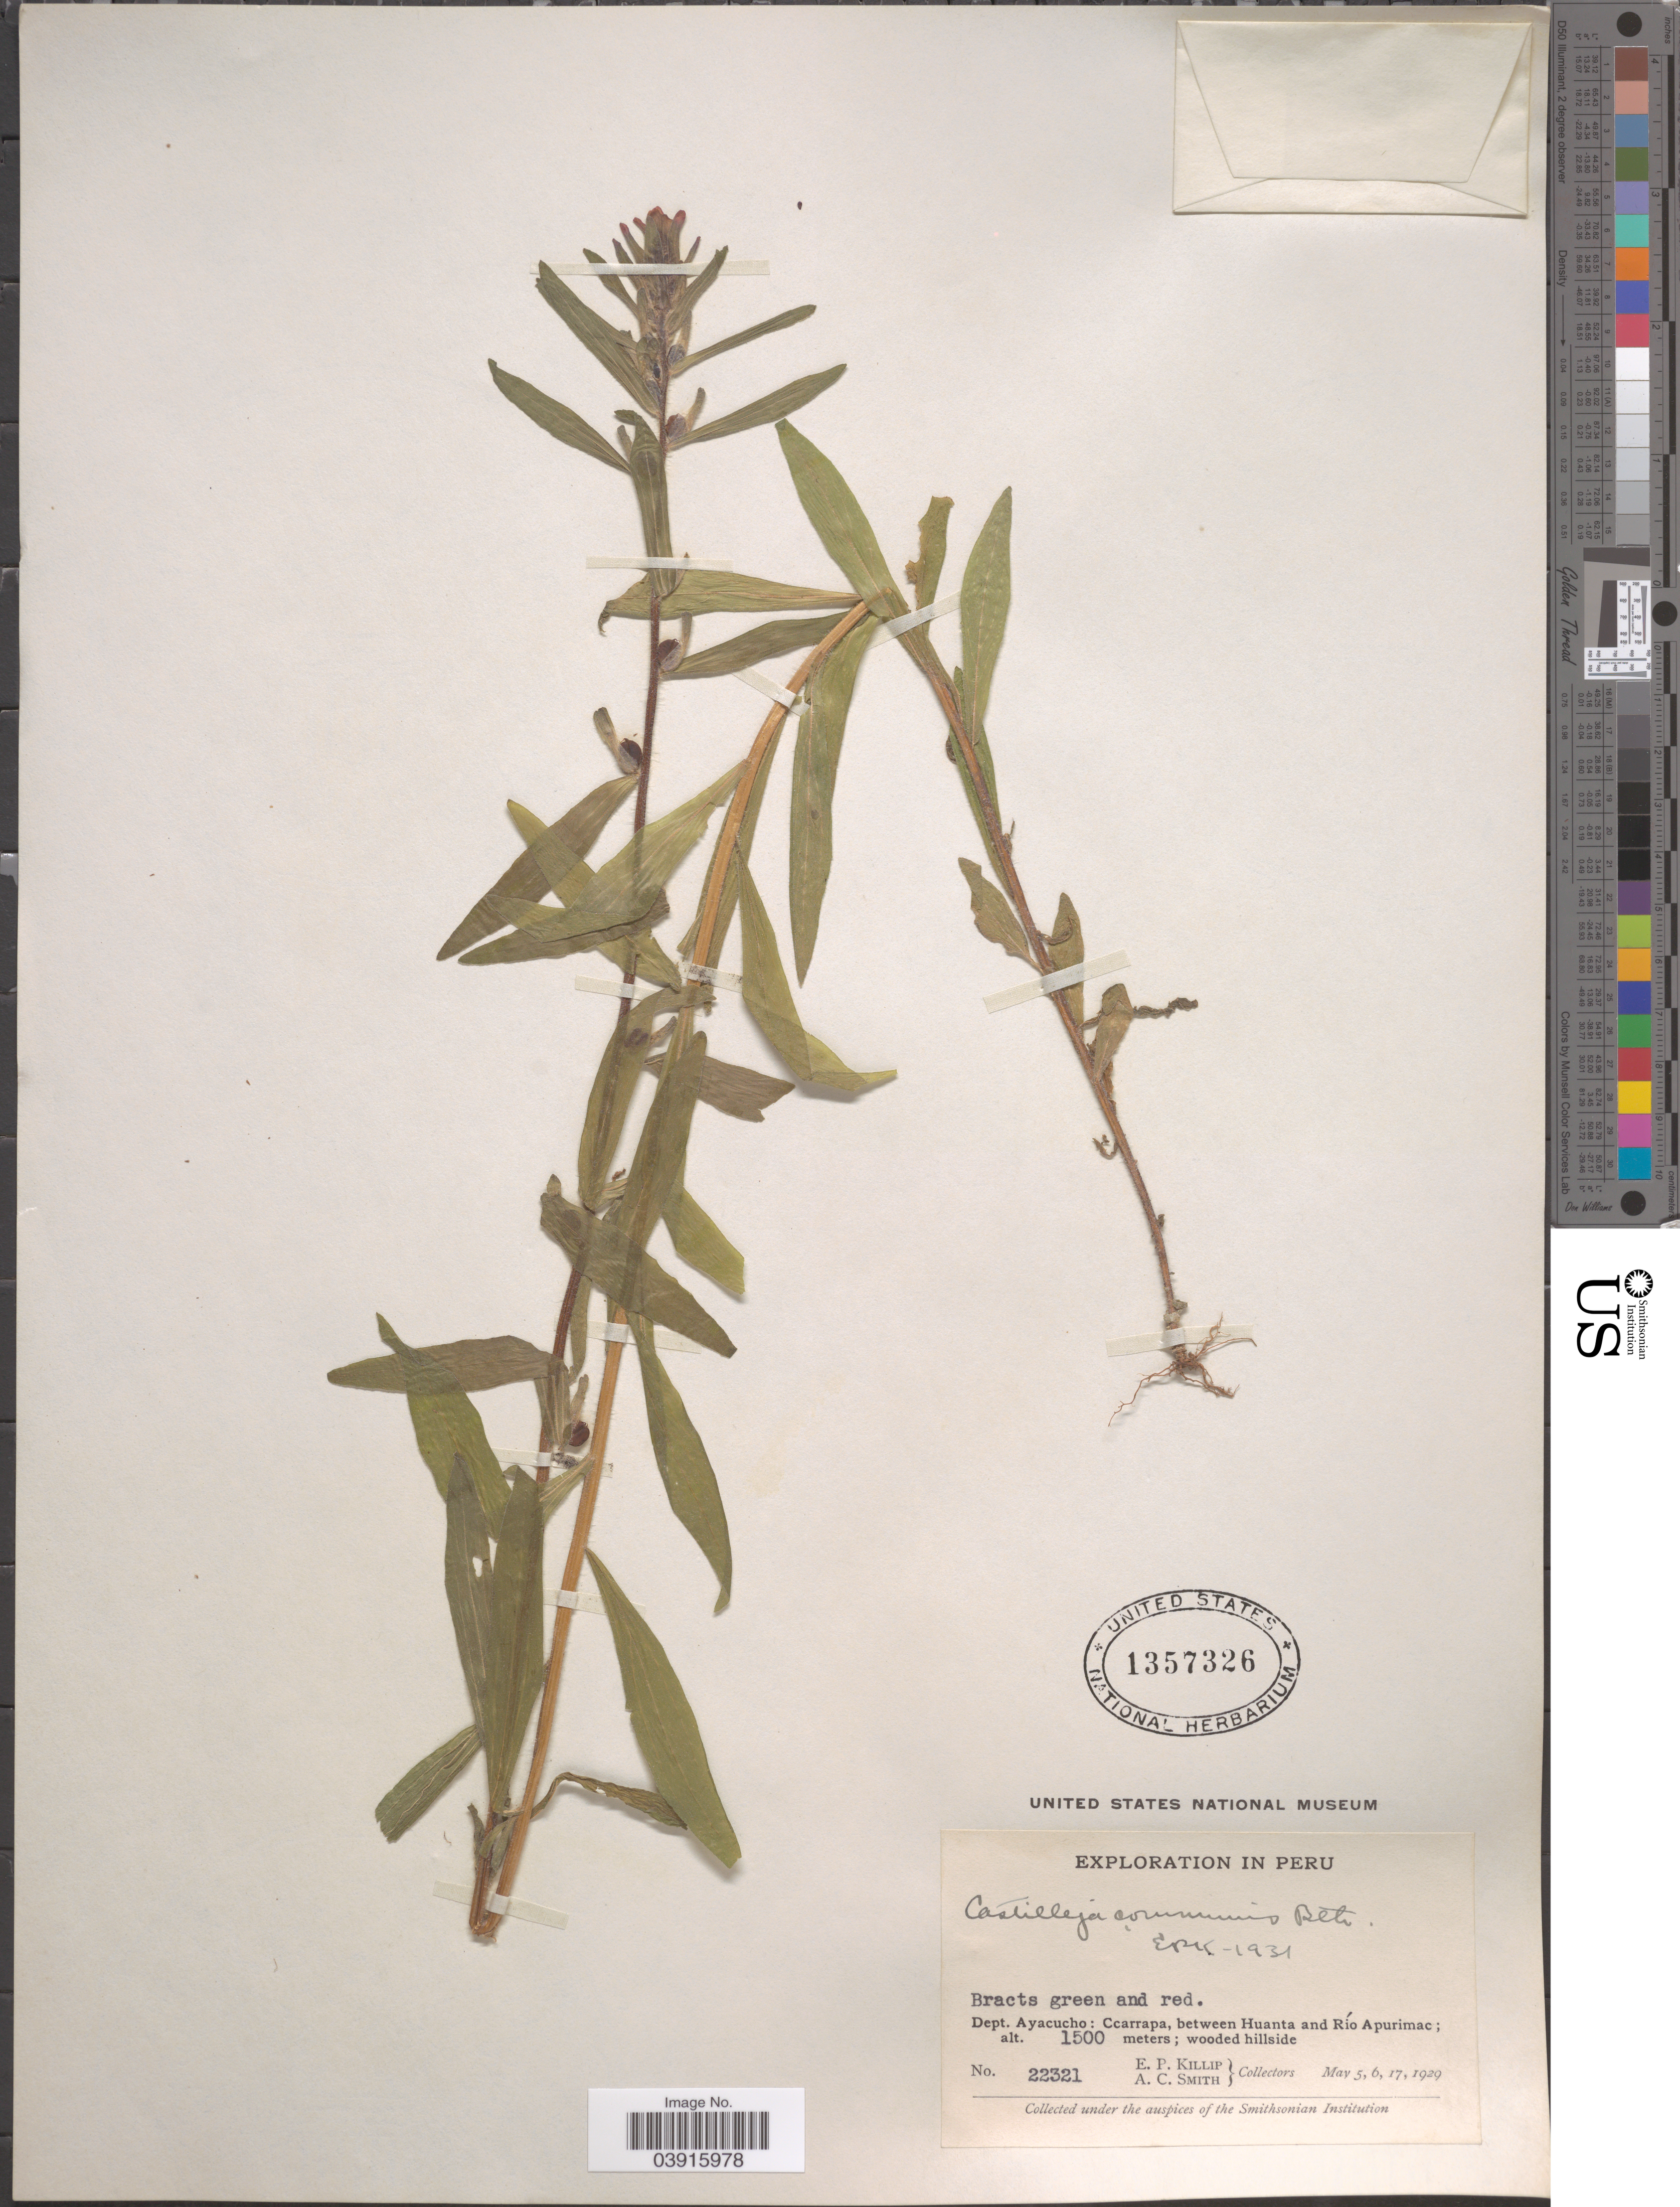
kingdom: Plantae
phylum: Tracheophyta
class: Magnoliopsida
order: Lamiales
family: Orobanchaceae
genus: Castilleja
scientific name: Castilleja communis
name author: Benth.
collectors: E. P. Killip & A. C. Smith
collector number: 22321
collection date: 1929-05-05/1929-05-17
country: Peru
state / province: Ayacucho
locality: Dept. Ayacucho: Ccarrapa, between Huanta and Río Apurimac.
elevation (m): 1500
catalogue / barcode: US 1357326